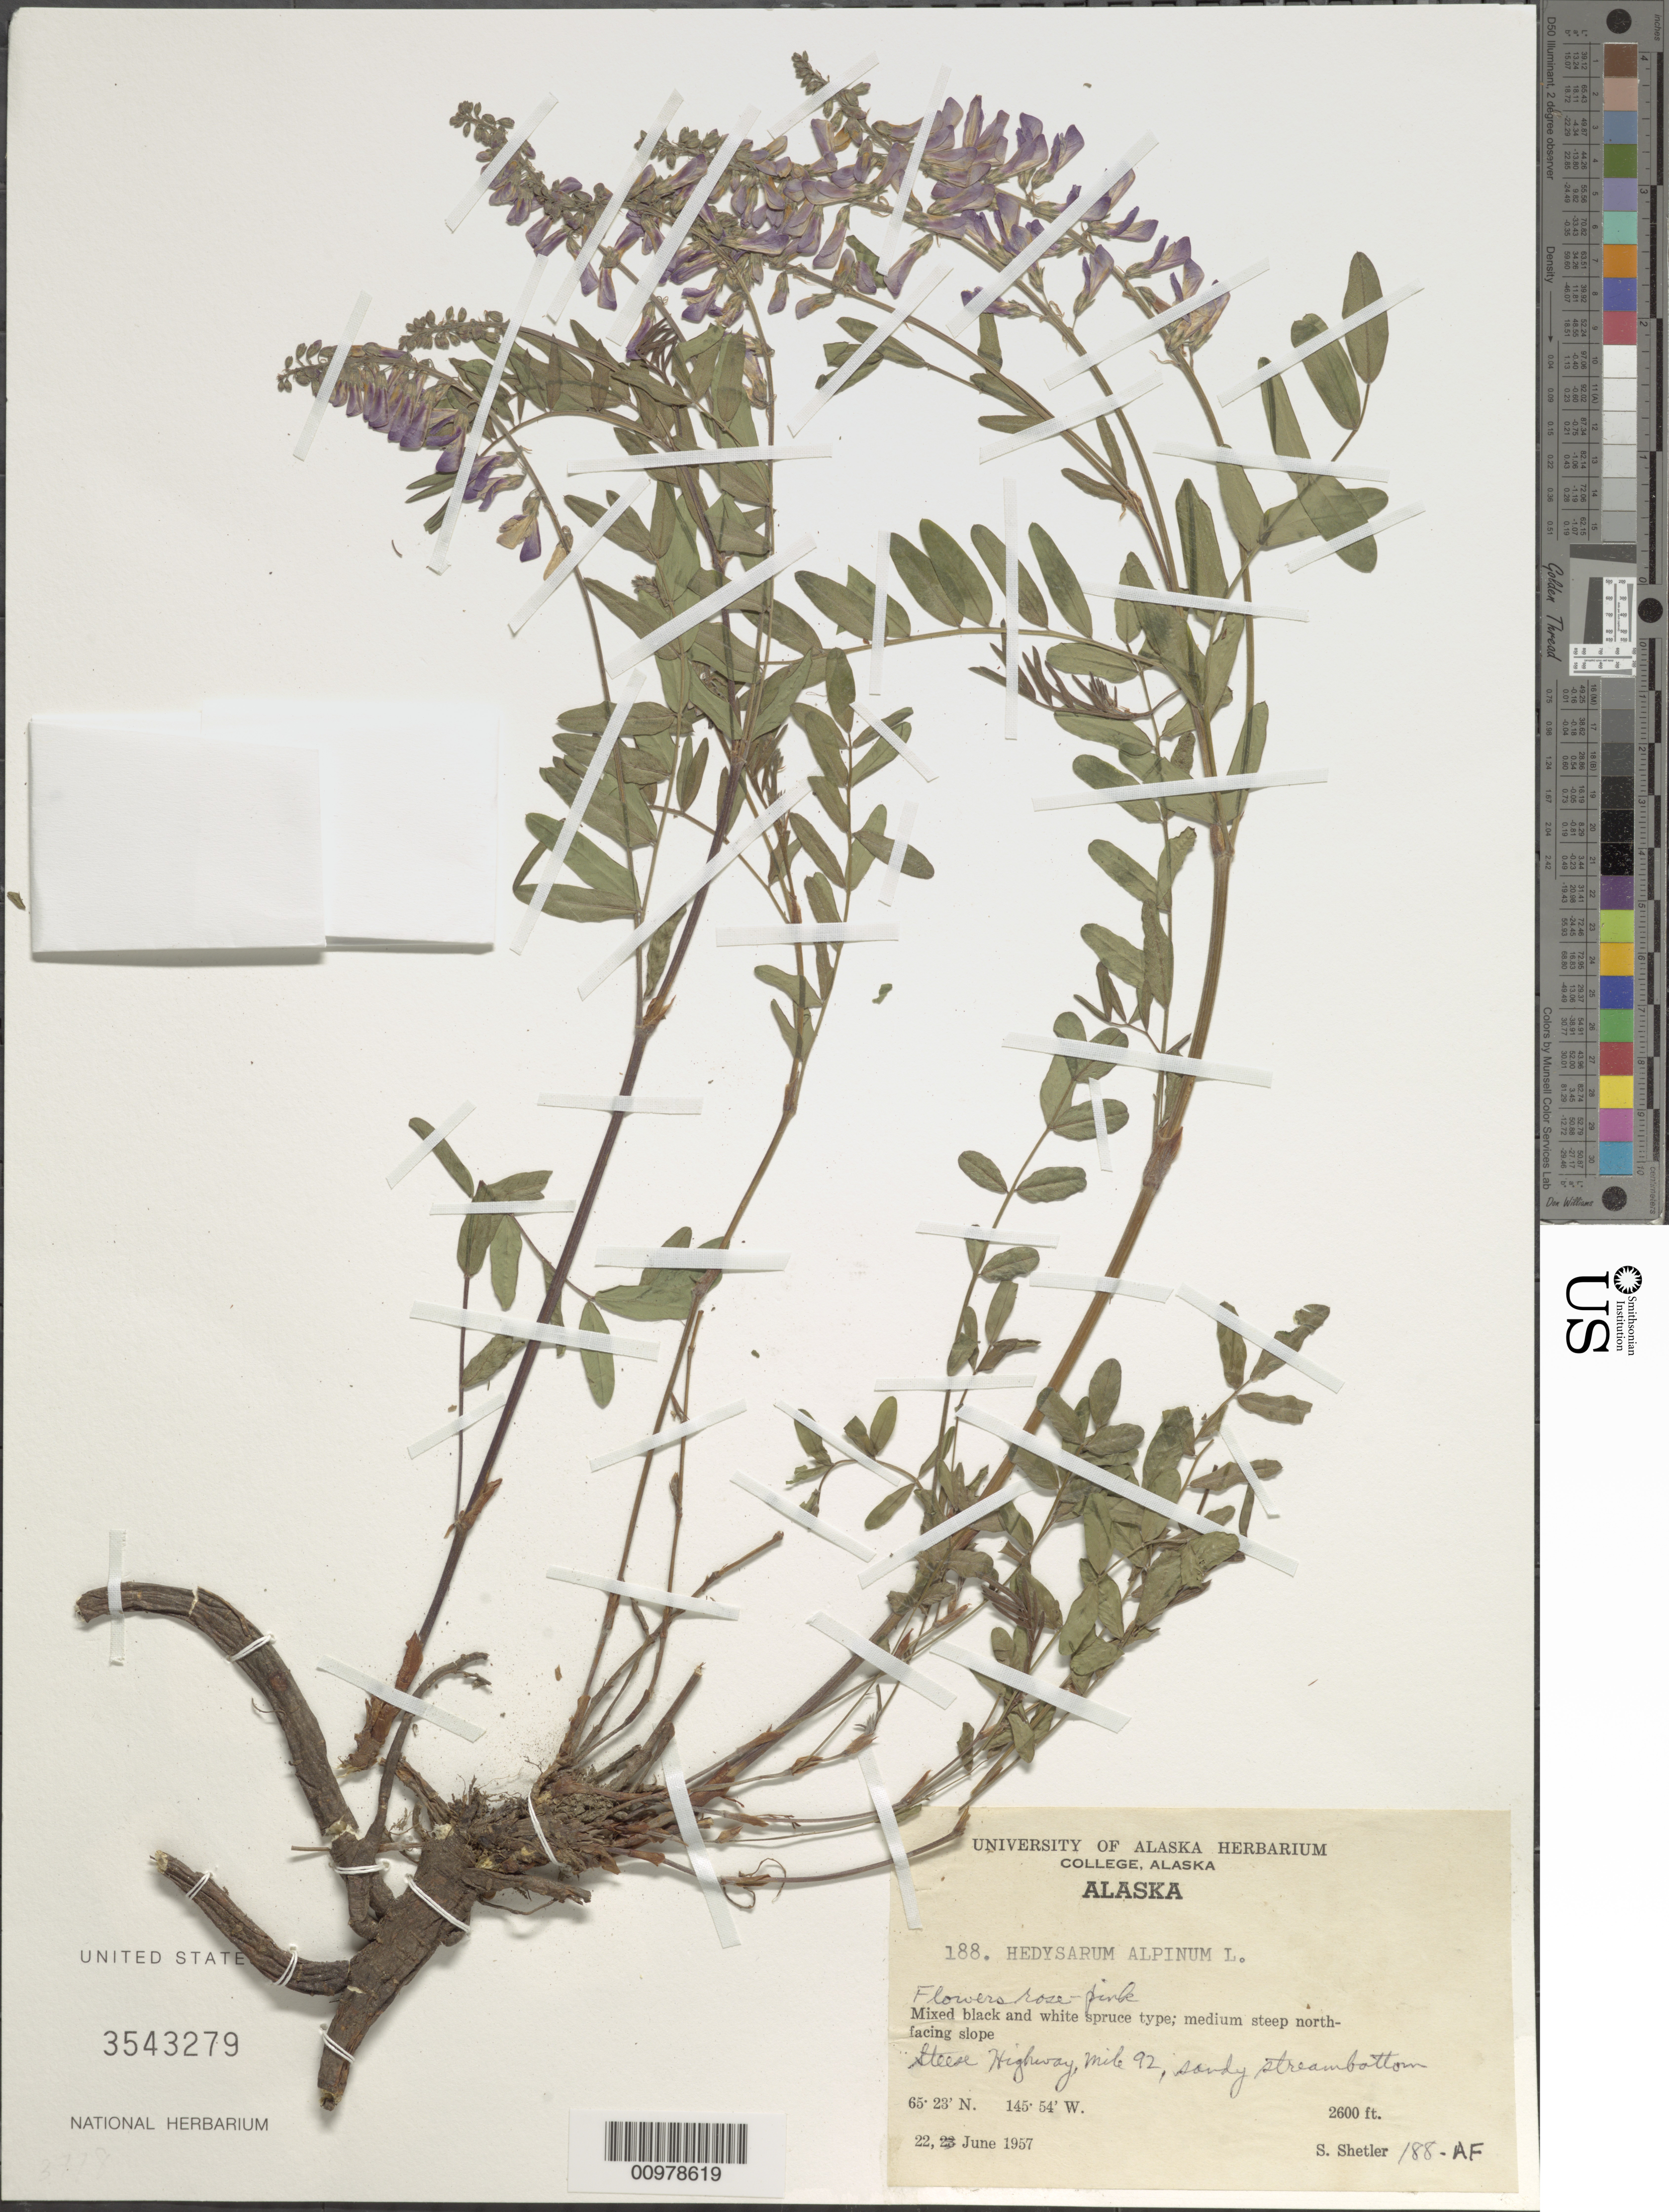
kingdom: Plantae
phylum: Tracheophyta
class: Magnoliopsida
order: Fabales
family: Fabaceae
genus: Hedysarum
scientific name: Hedysarum alpinum var. americanum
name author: Michx. ex Pursh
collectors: S. Shetler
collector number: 188-AF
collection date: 1957-06-22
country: United States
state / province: Alaska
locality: Steese Highway, Mile 92, sandy streambottom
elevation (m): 792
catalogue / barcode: US 3543279